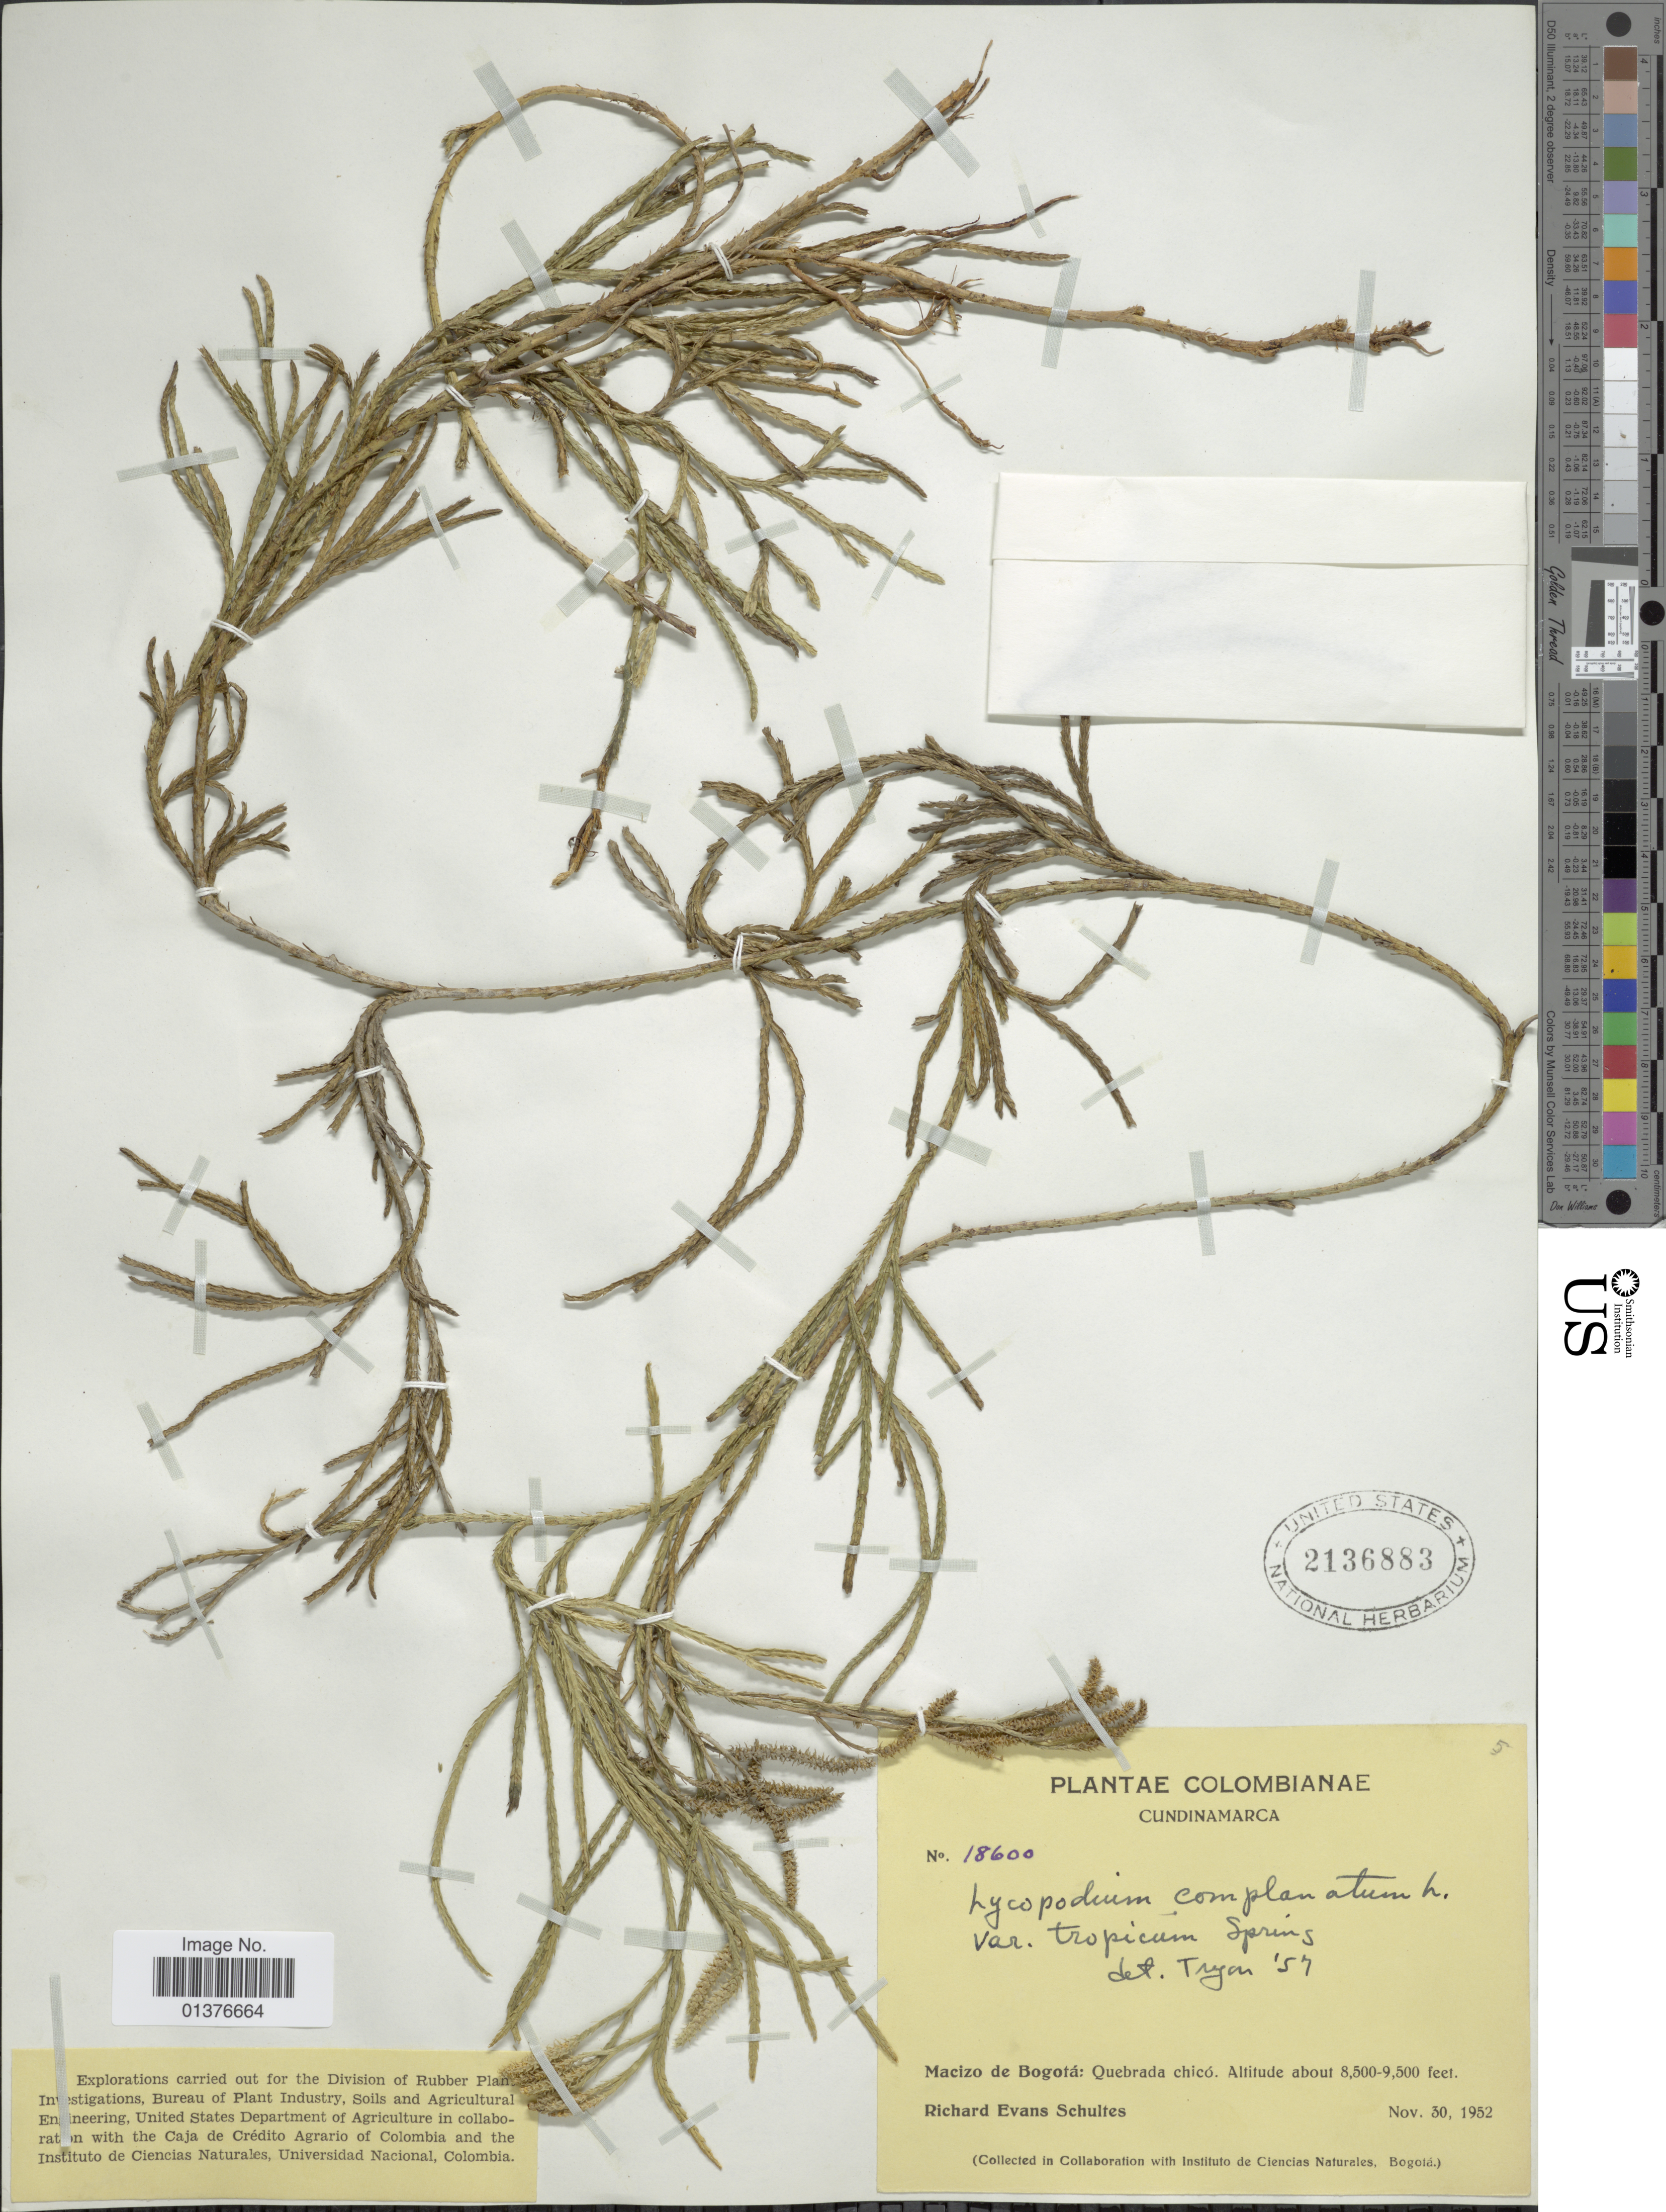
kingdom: Plantae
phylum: Tracheophyta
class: Lycopodiopsida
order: Lycopodiales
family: Lycopodiaceae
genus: Diphasiastrum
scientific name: Diphasiastrum thyoides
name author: (Humb. & Bonpl. ex Willd.) Holub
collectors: R. E. Schultes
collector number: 18600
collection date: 1952-11-30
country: Colombia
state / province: Cundinamarca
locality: Macizo de Bogotá: Quebrada chicó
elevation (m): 2591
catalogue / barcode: US 2136883